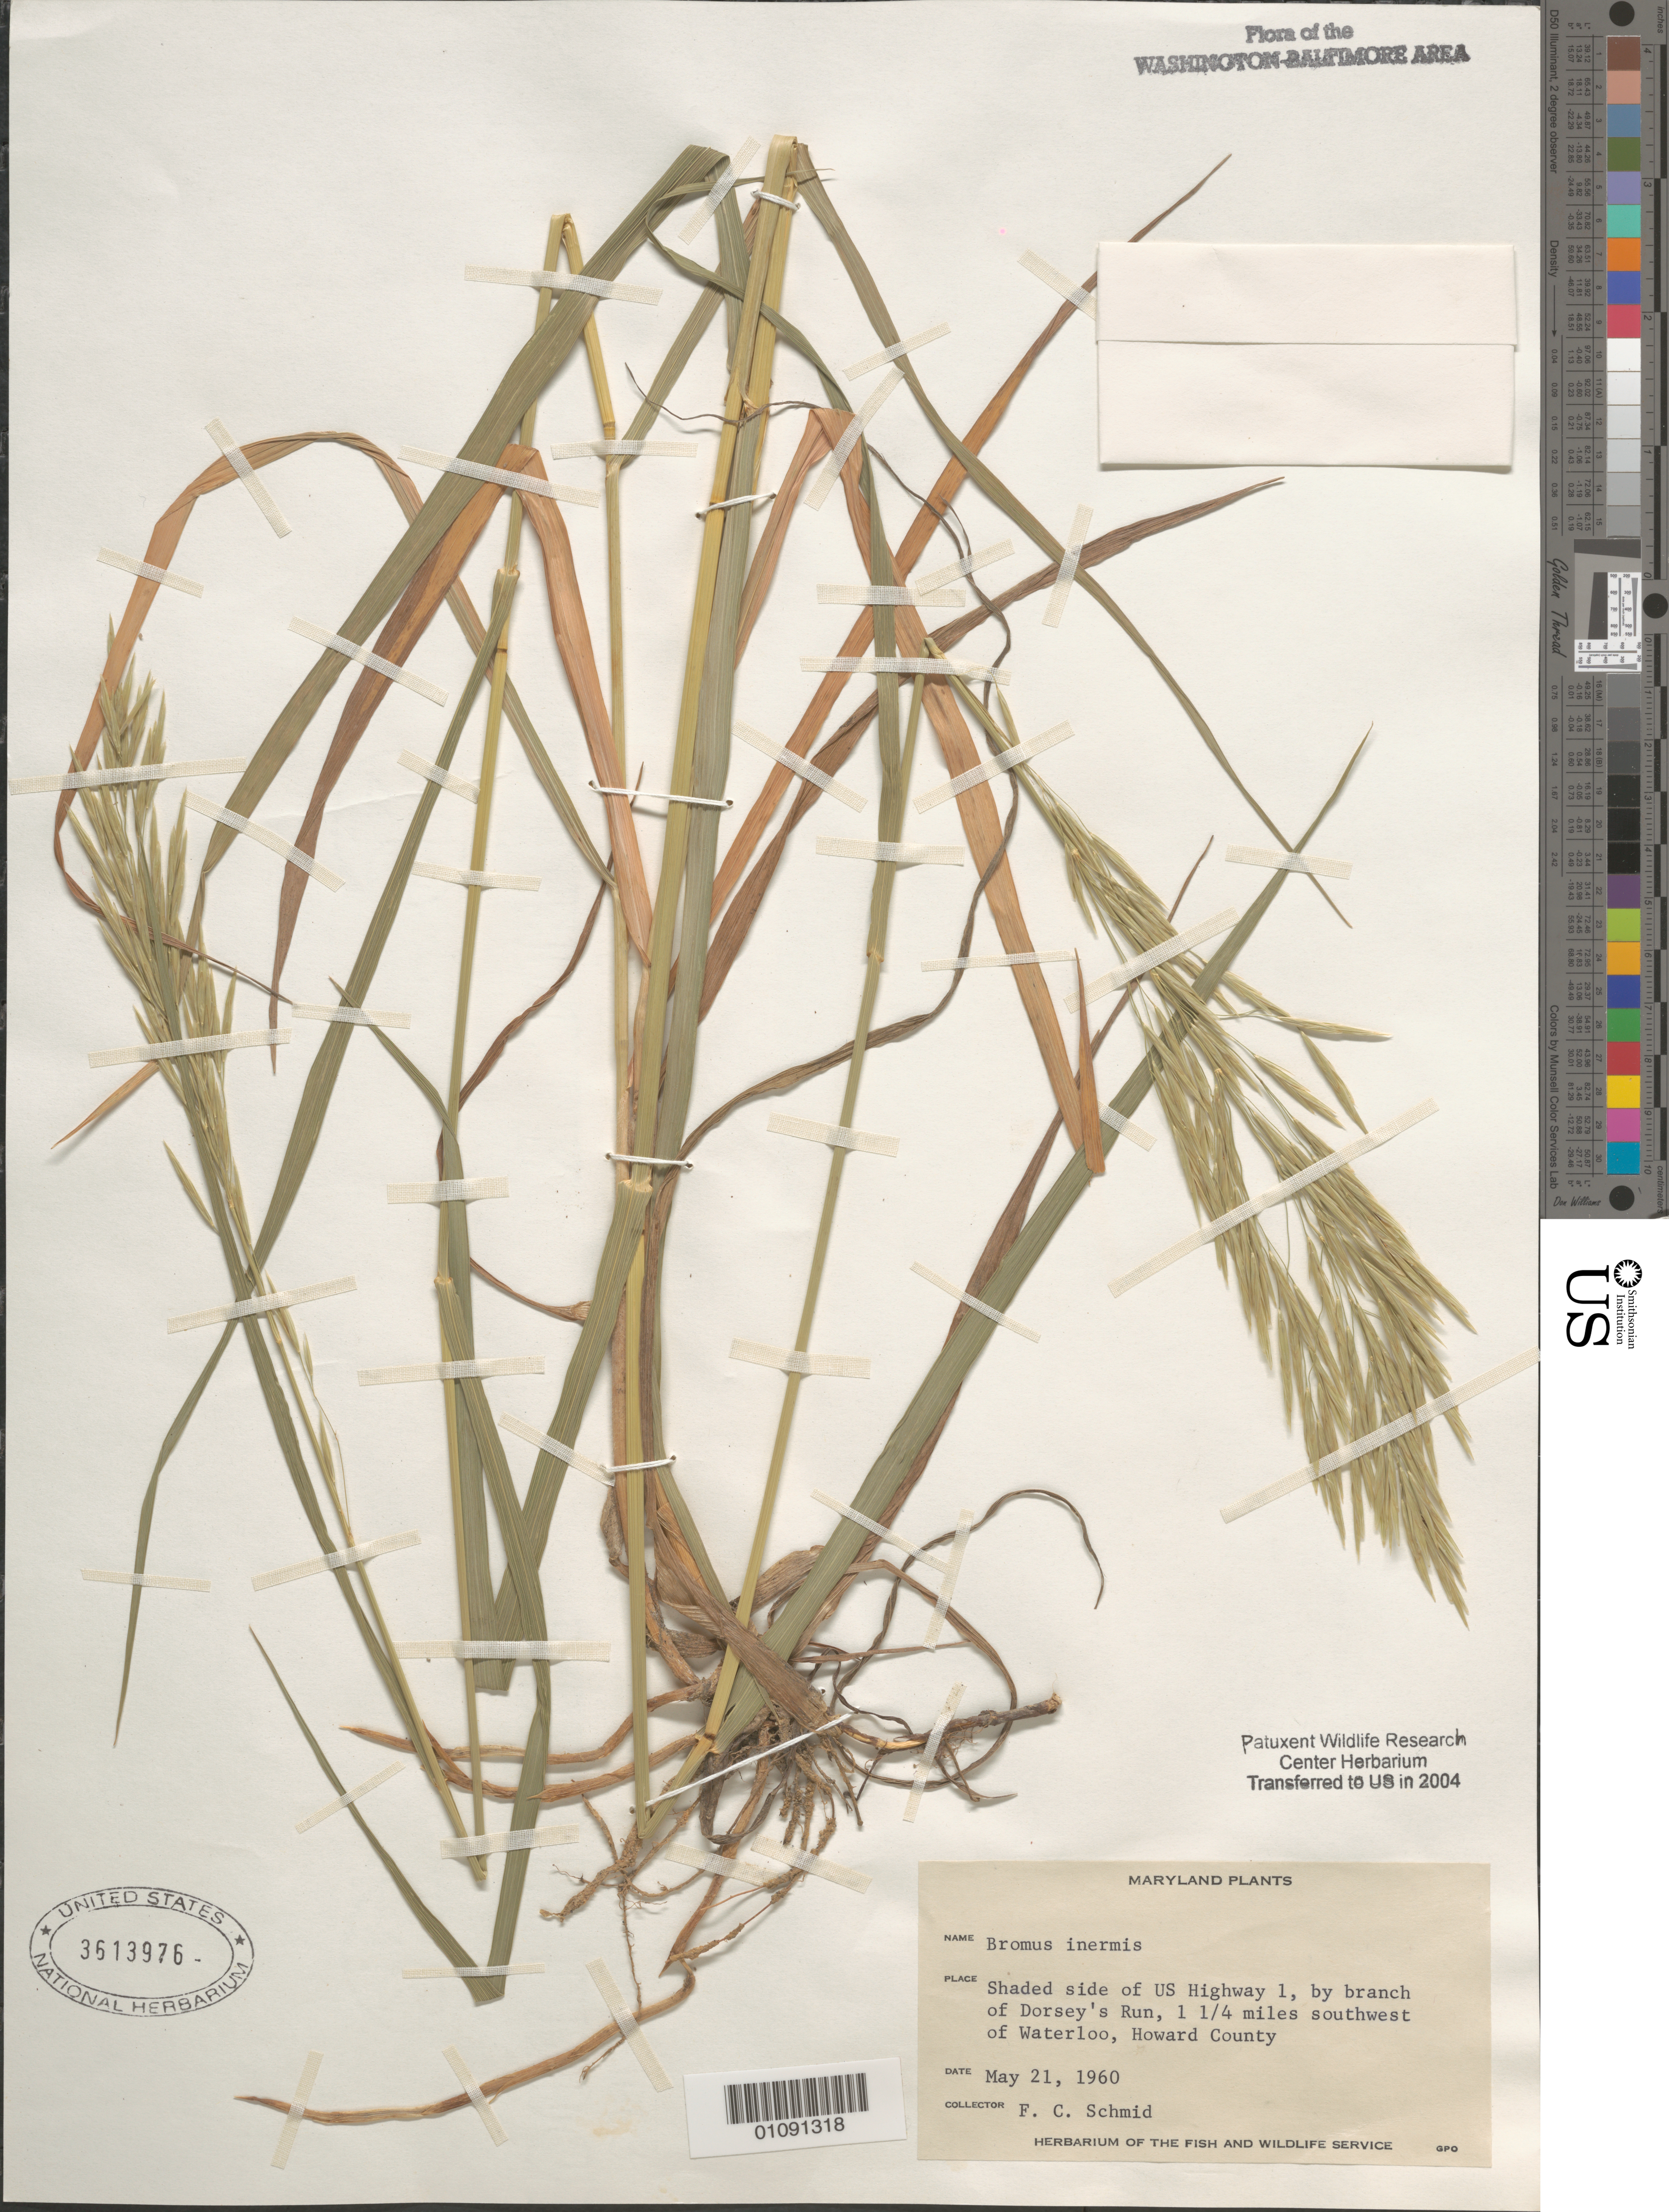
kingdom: Plantae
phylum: Tracheophyta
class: Liliopsida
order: Poales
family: Poaceae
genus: Bromus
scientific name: Bromus inermis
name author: Leyss.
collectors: F. Schmid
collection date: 1960-05-21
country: United States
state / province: Maryland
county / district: Howard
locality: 1.25 miles S.W. of Waterloo. By branch of Dorsey's Run.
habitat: Shaded side of US Hwy. 1.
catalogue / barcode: US 3613976